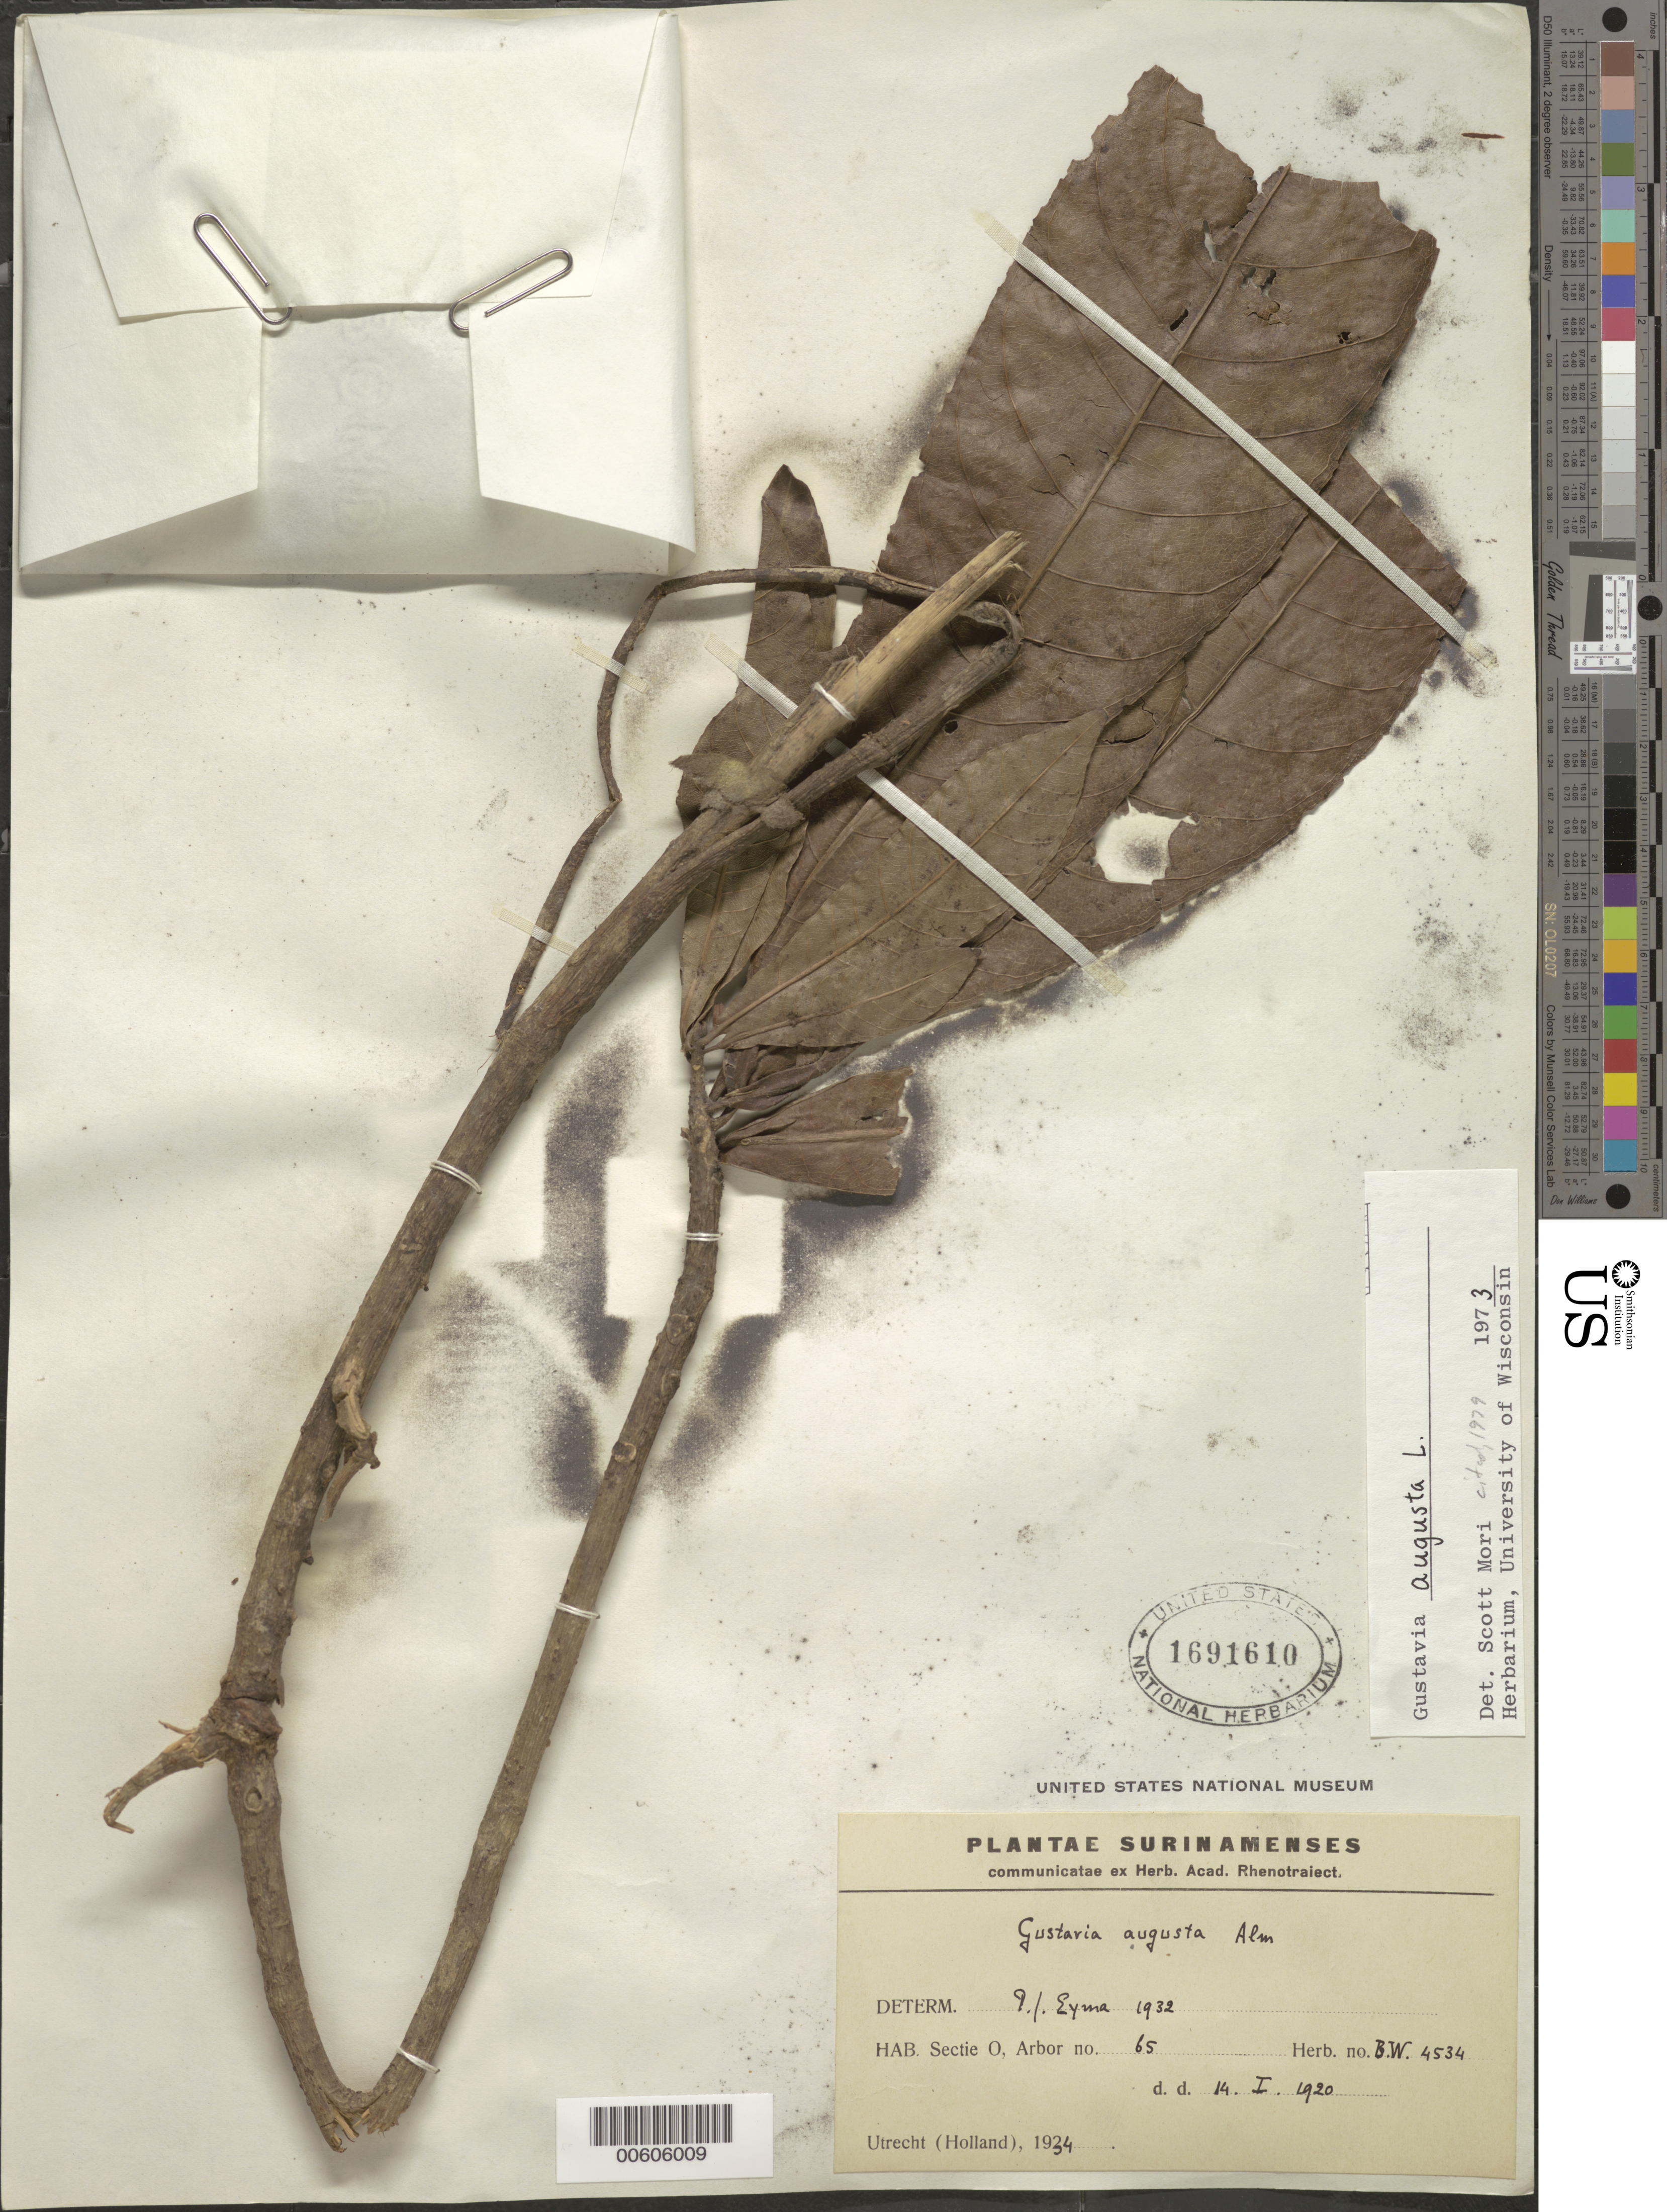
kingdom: Plantae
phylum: Tracheophyta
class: Magnoliopsida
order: Ericales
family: Lecythidaceae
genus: Gustavia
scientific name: Gustavia augusta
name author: L.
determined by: Mori, Scott A.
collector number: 4534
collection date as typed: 14-Jan-20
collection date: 1920-01-14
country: Suriname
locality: Sectie O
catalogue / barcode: US 1691610